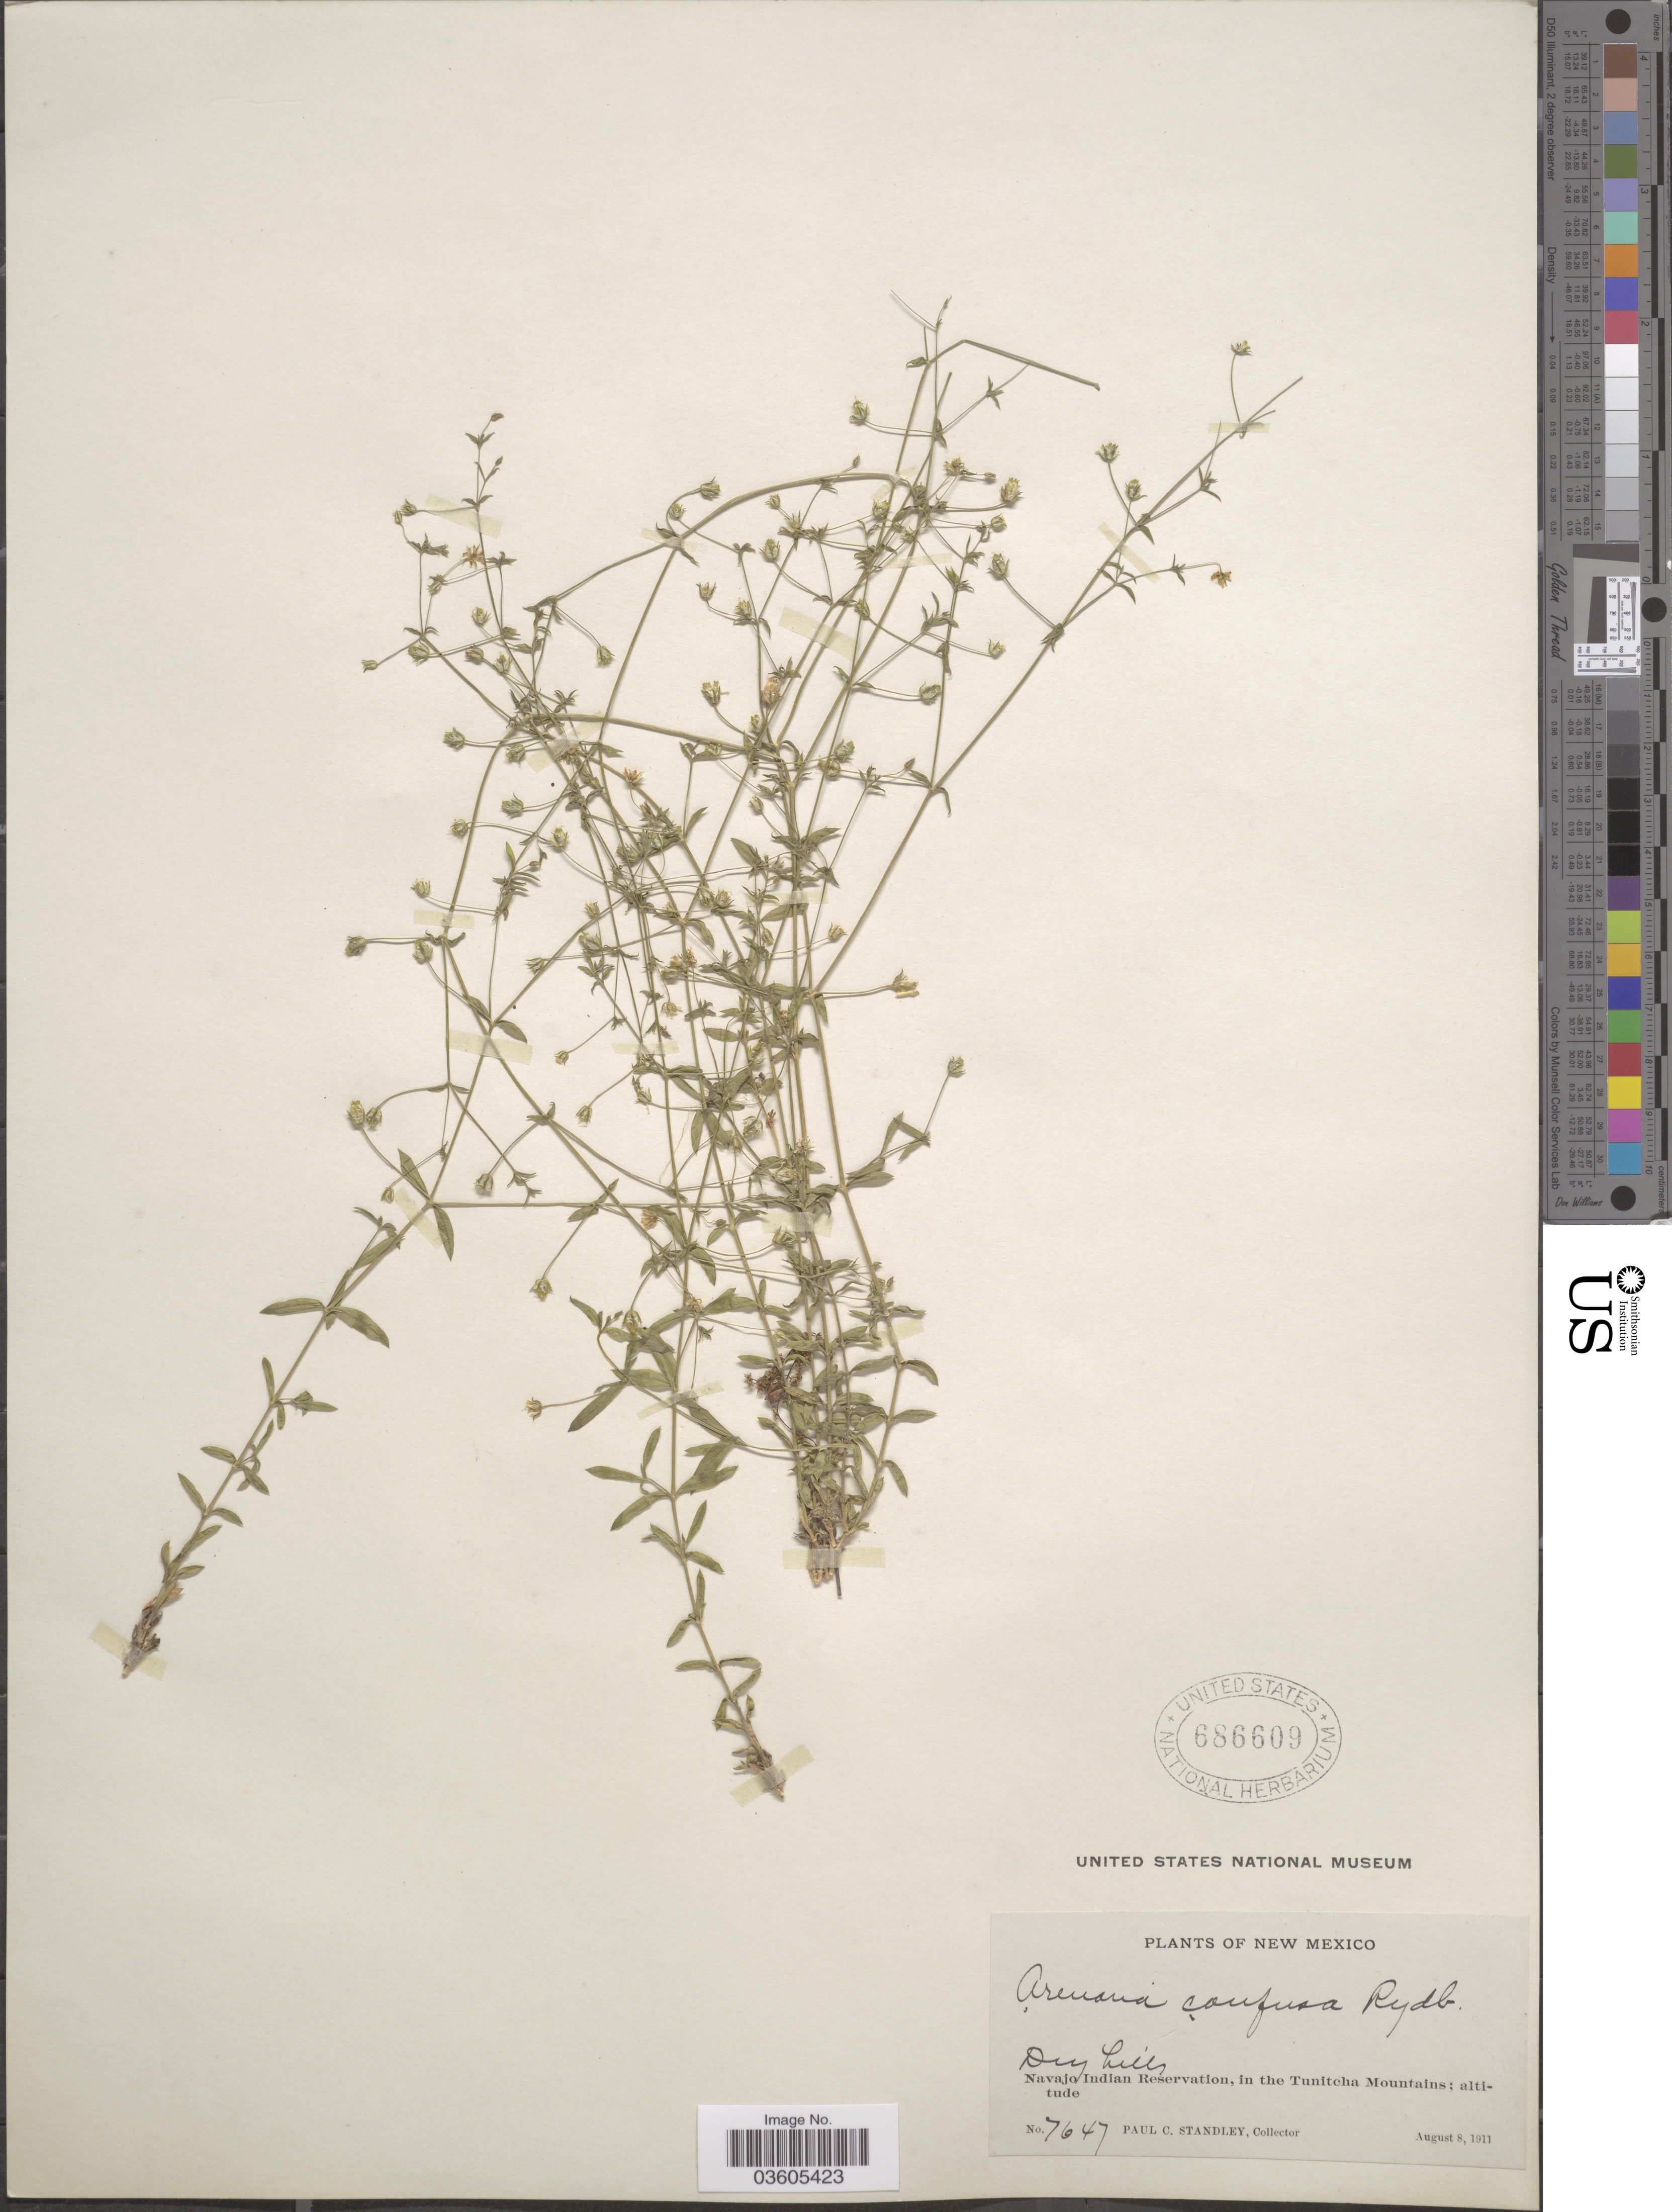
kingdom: Plantae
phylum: Tracheophyta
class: Magnoliopsida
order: Caryophyllales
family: Caryophyllaceae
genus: Arenaria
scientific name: Arenaria confusa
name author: Rydb.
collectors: P. C. Standley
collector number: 7647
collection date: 1911-08-08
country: United States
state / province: New Mexico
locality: Navajo Indian Reservation, in the Tunitcha Mountains.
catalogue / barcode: US 686609